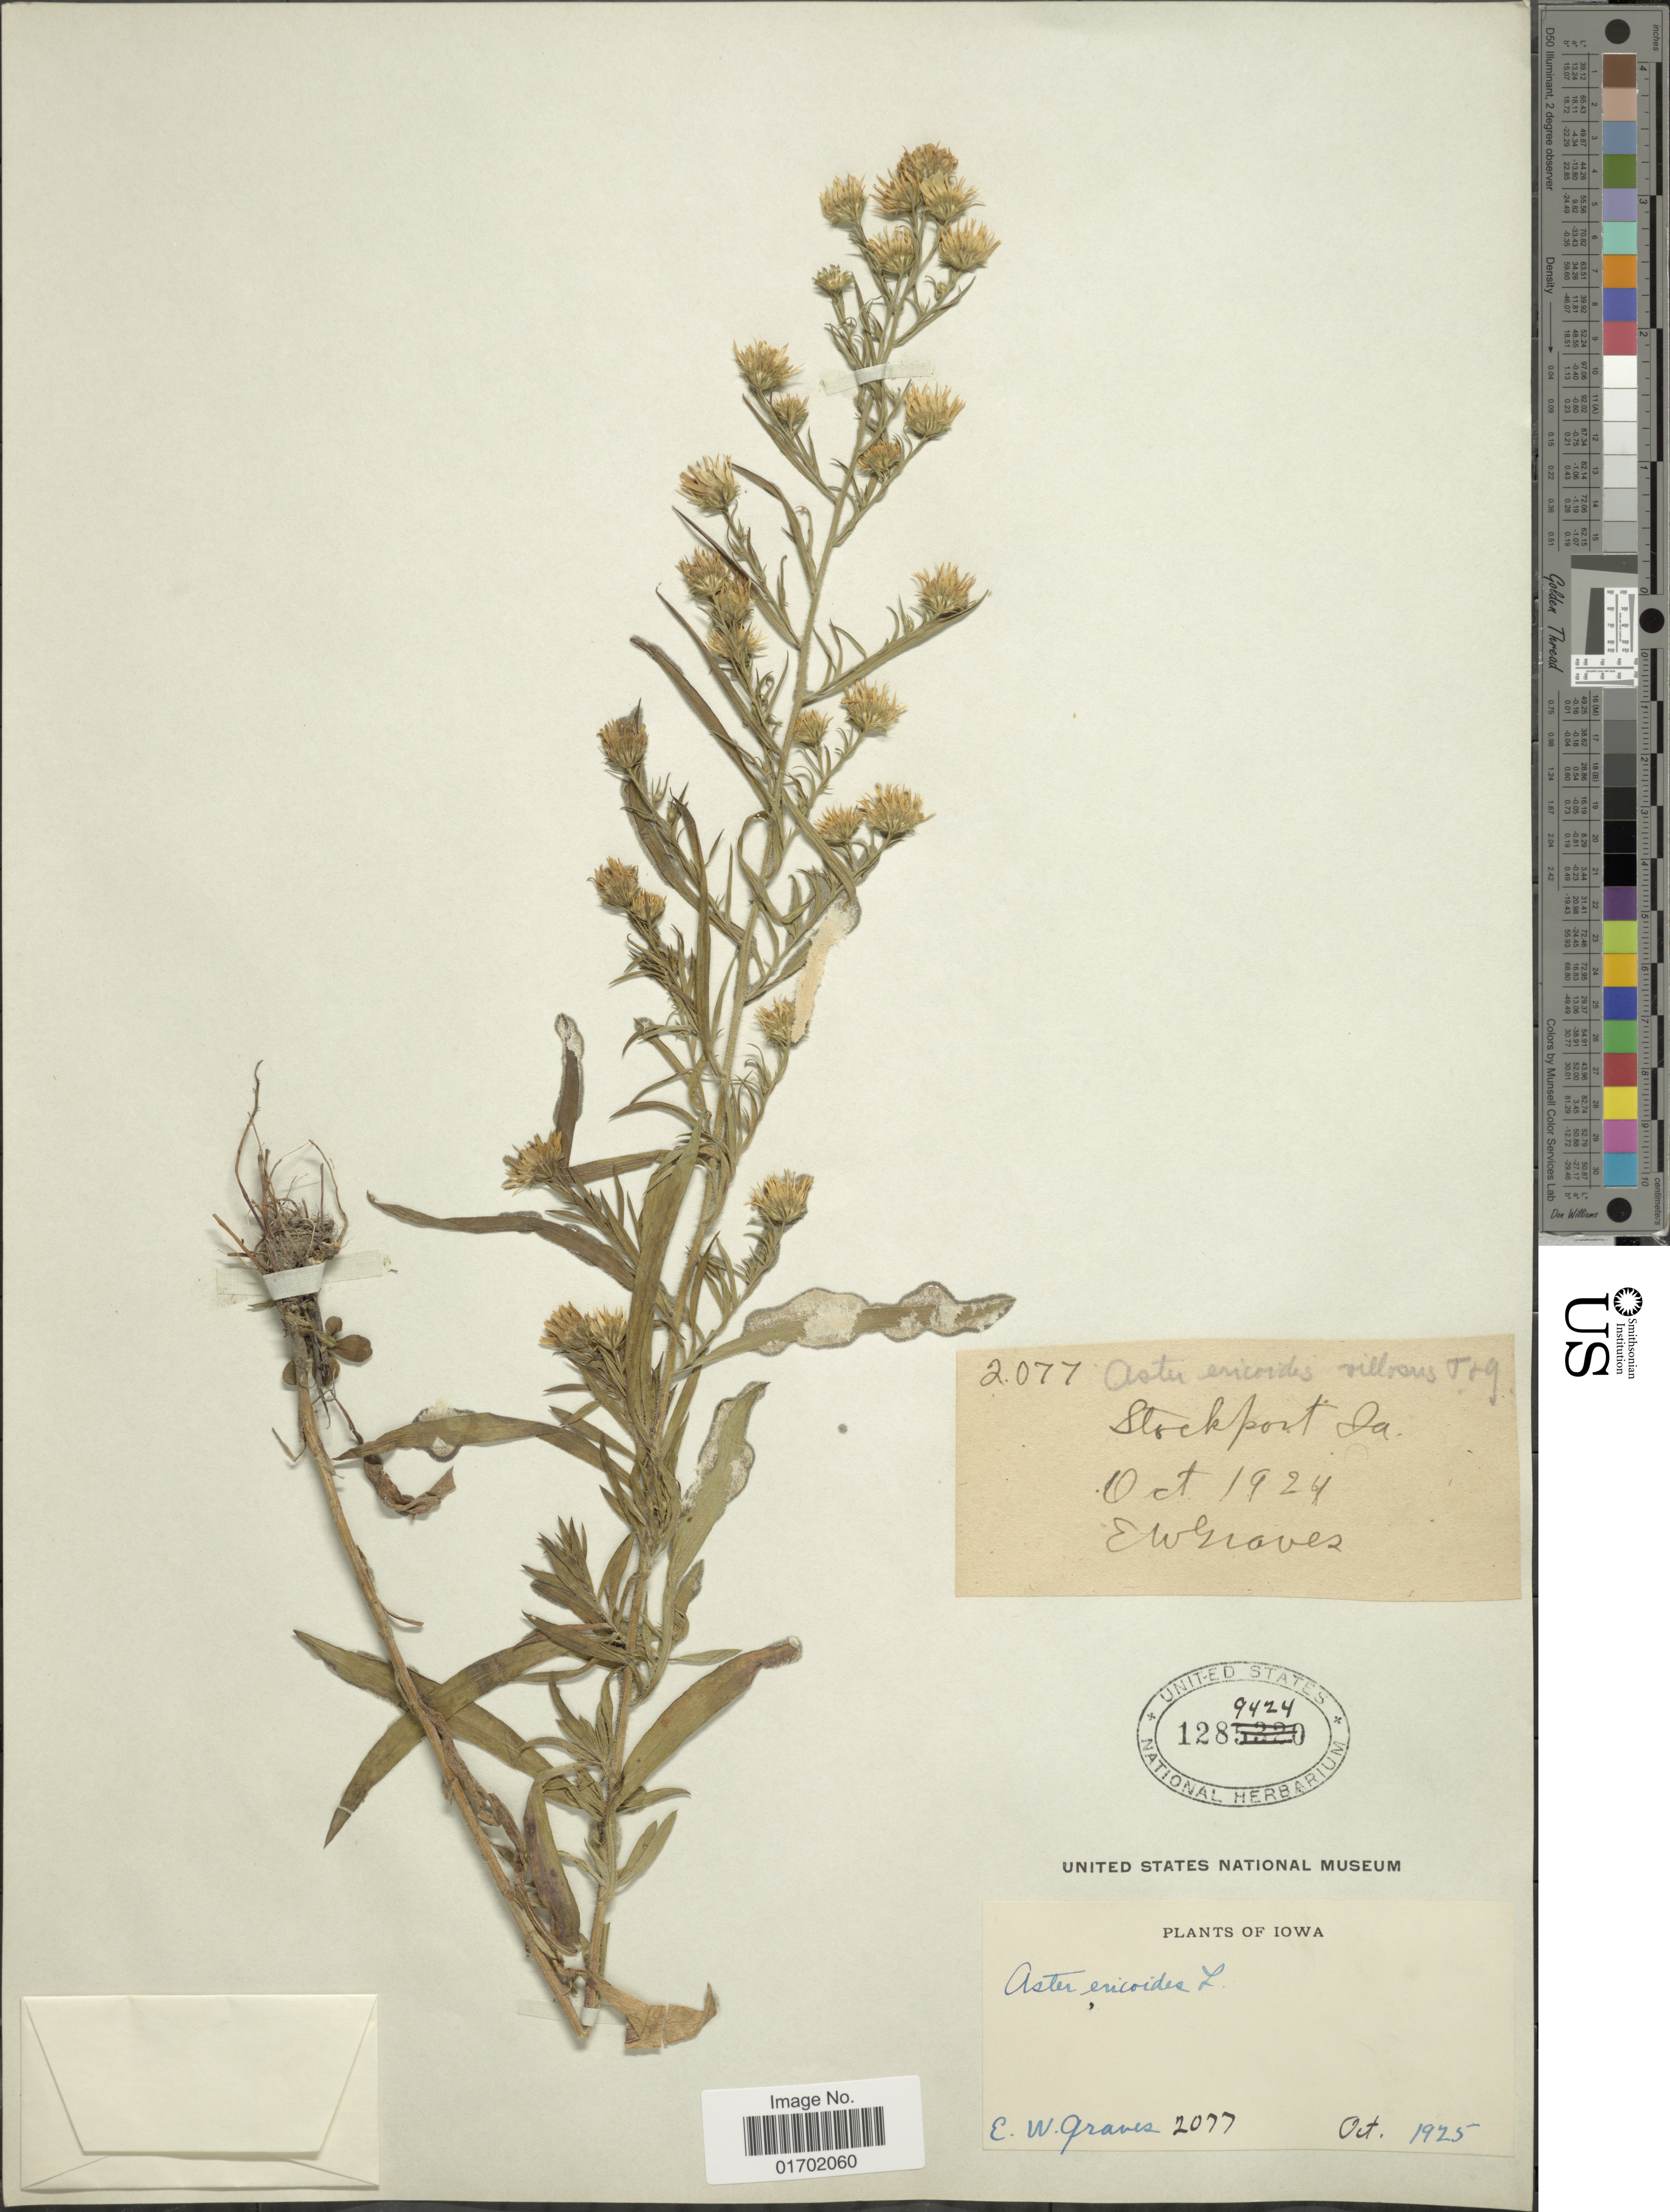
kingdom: Plantae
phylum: Tracheophyta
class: Magnoliopsida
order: Asterales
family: Asteraceae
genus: Symphyotrichum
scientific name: Symphyotrichum pilosum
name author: (Willd.) G.L. Nesom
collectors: E. Graves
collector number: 2077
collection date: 1925-10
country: United States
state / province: Iowa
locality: Stockport, Ia.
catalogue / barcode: US 1289424